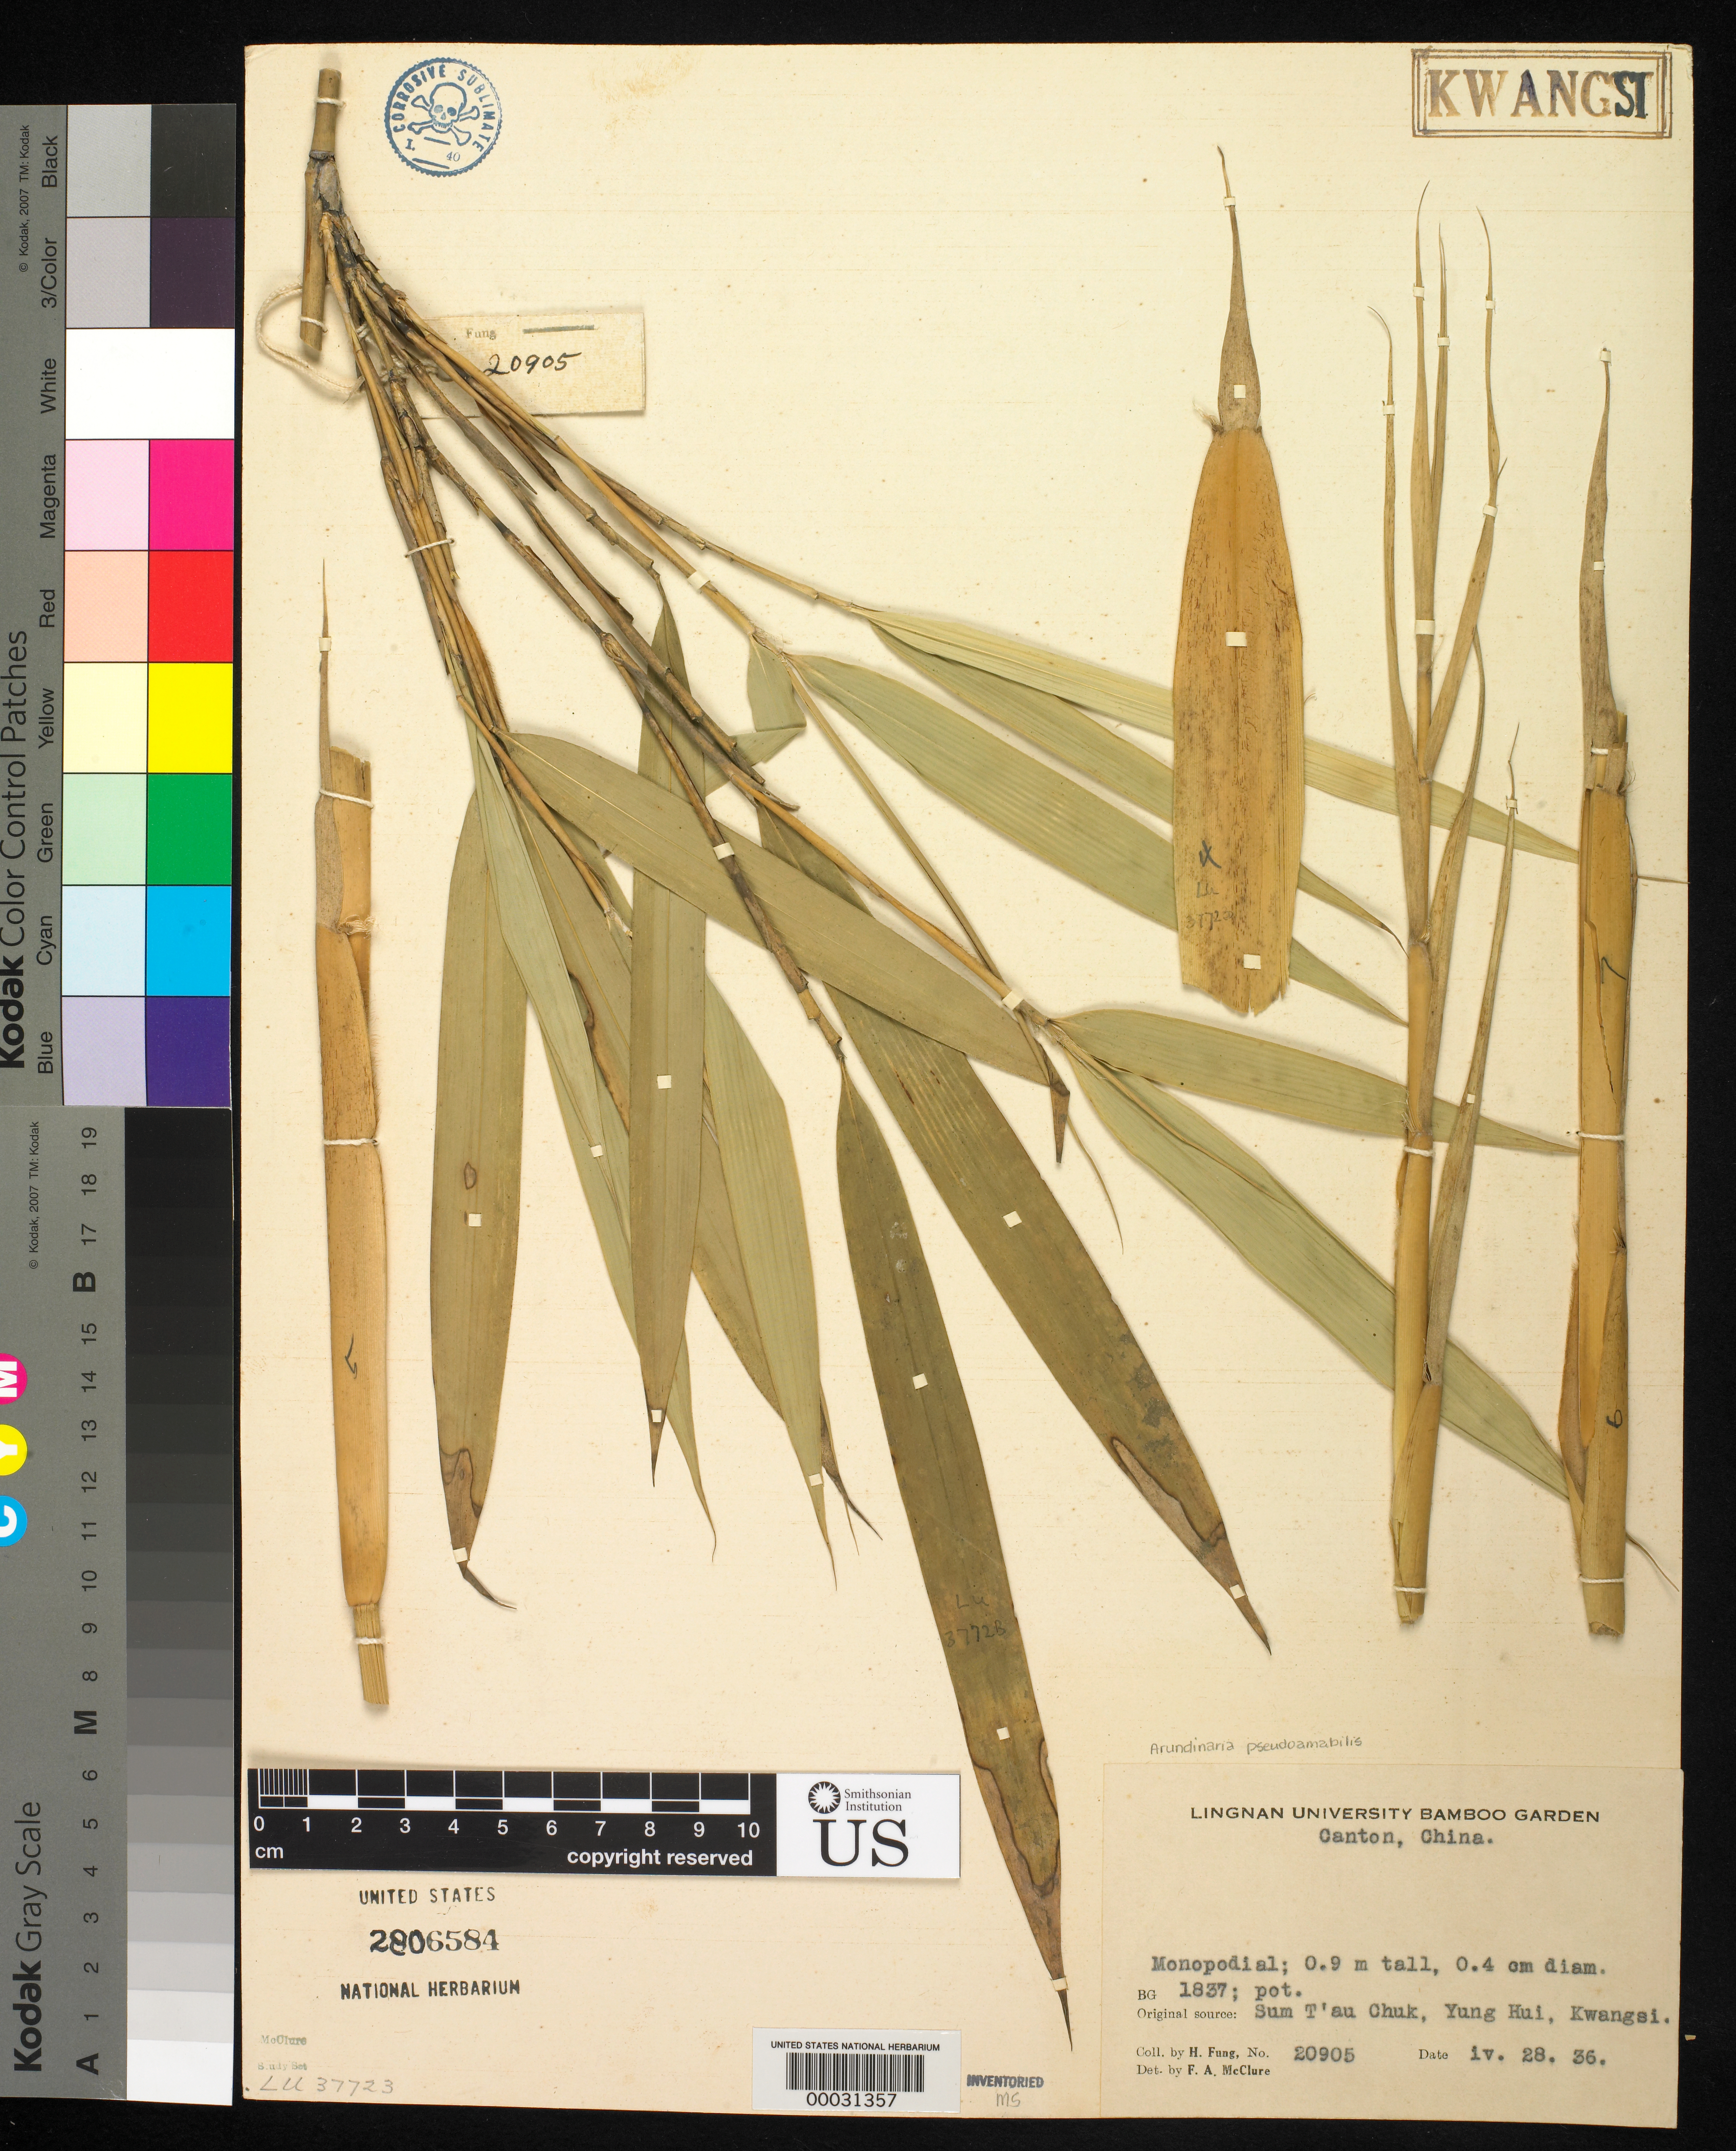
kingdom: Plantae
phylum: Tracheophyta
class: Liliopsida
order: Poales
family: Poaceae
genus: Arundinaria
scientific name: Arundinaria pseudoamabilis McClure, ined.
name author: McClure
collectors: H. L. Fung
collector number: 20905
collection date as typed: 28 Apr 1936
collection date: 1936-04-28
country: China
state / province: Jiangxi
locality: Sum t'au chuk, yung hui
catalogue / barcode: US 2806584